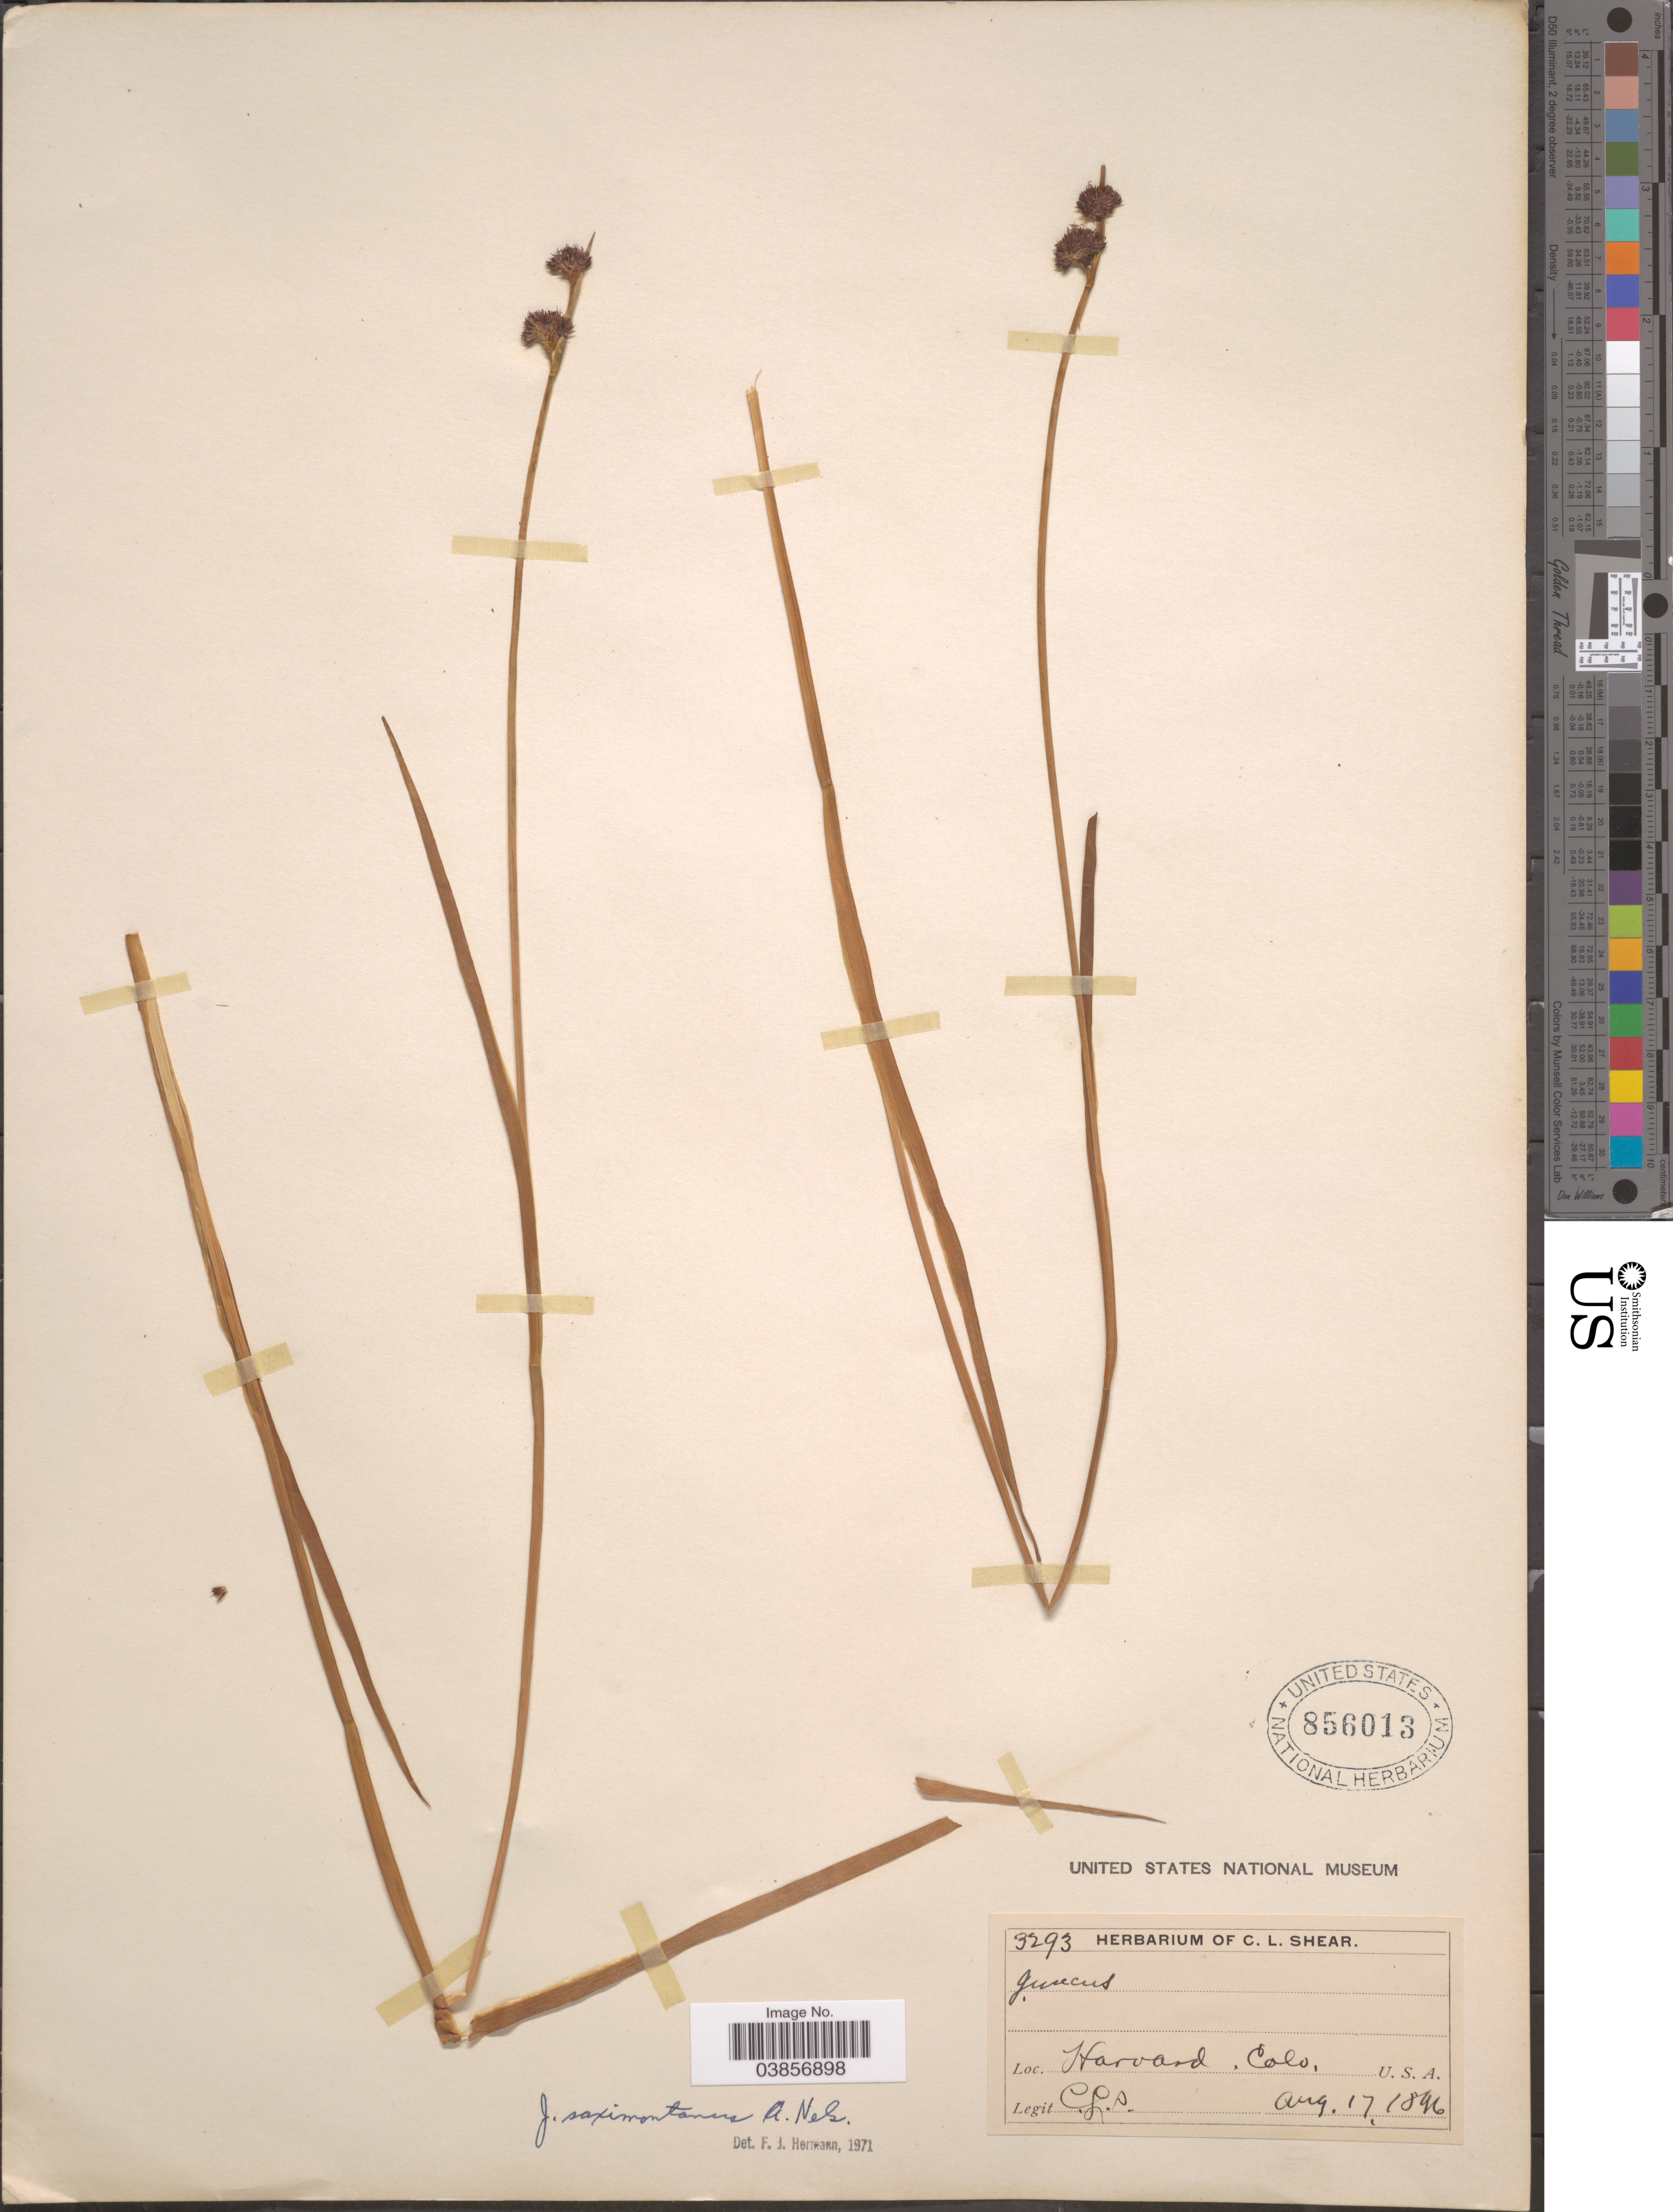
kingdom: Plantae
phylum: Tracheophyta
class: Liliopsida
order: Poales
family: Juncaceae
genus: Juncus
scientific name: Juncus saximontanus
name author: A. Nelson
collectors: C. L. Shear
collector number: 3293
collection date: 1896-08-17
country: United States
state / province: Colorado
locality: Harvard.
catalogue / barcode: US 856013